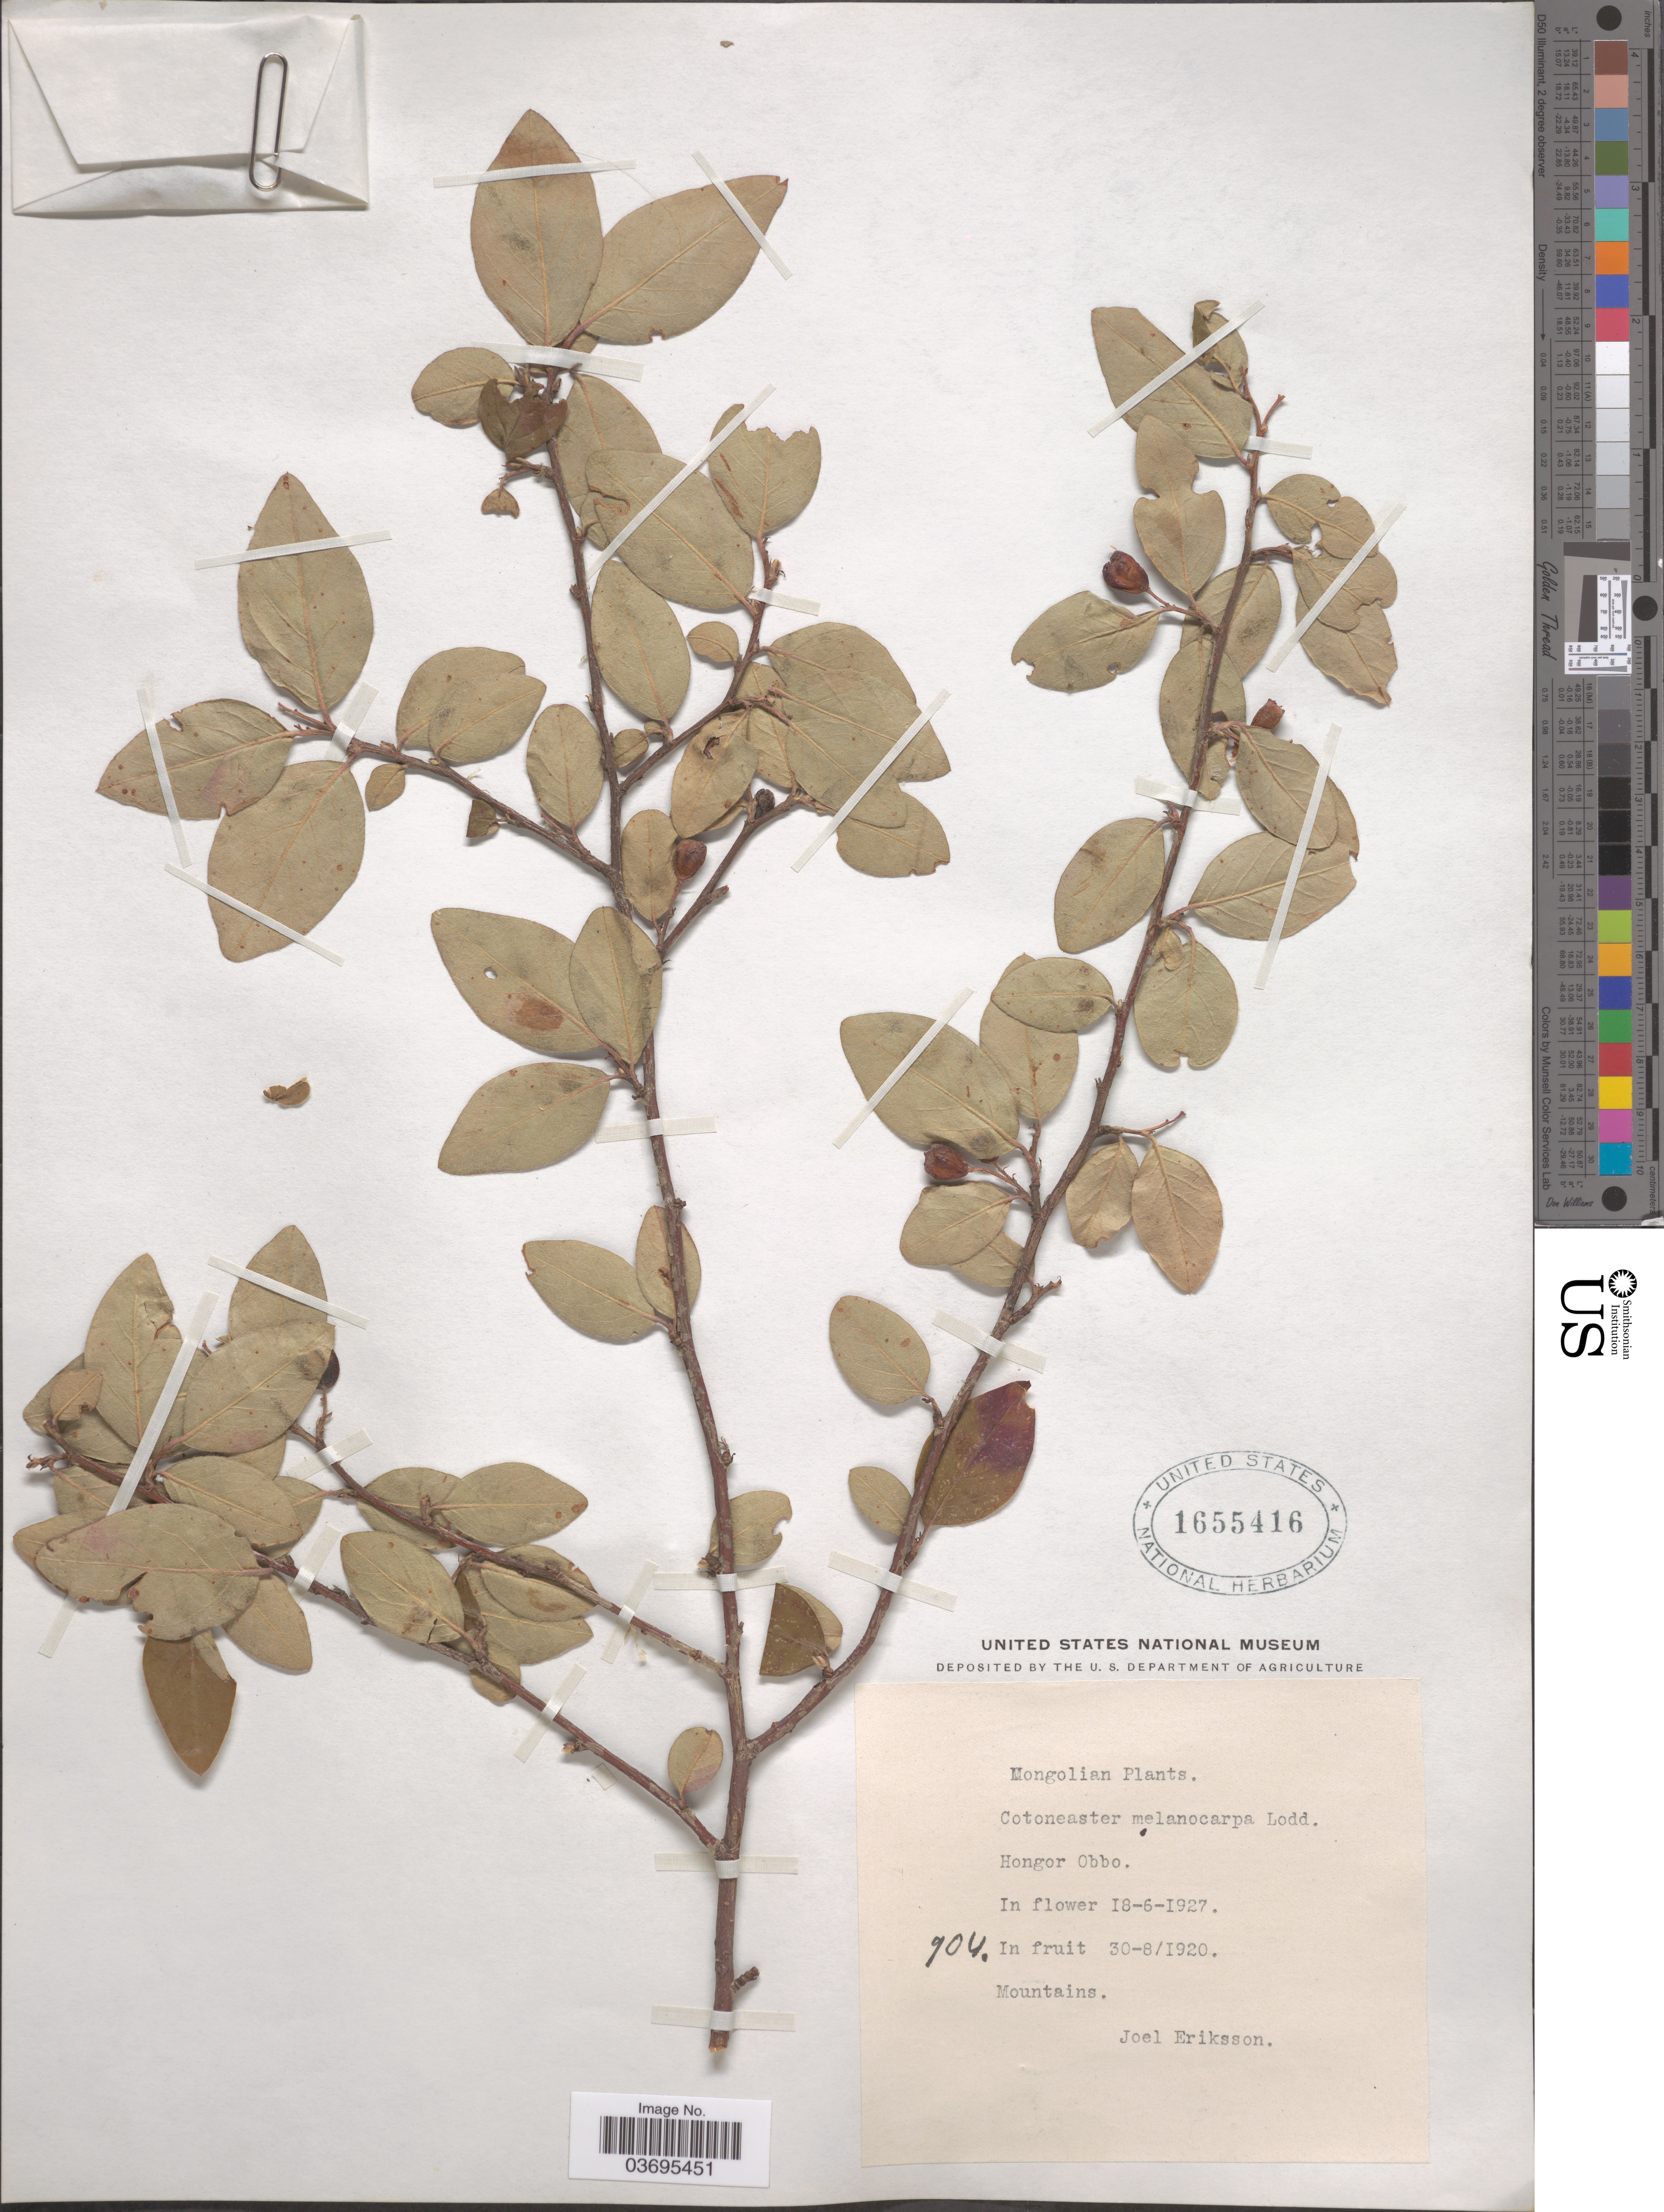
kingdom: Plantae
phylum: Tracheophyta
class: Magnoliopsida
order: Rosales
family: Rosaceae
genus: Cotoneaster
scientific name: Cotoneaster melanocarpus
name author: Conrad L. Loddiges, G. Loddiges & W. Loddiges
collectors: J. Eriksson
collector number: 904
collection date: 1920-08-30/1927-06-18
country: Mongolia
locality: Hongor Obbo.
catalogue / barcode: US 1655416